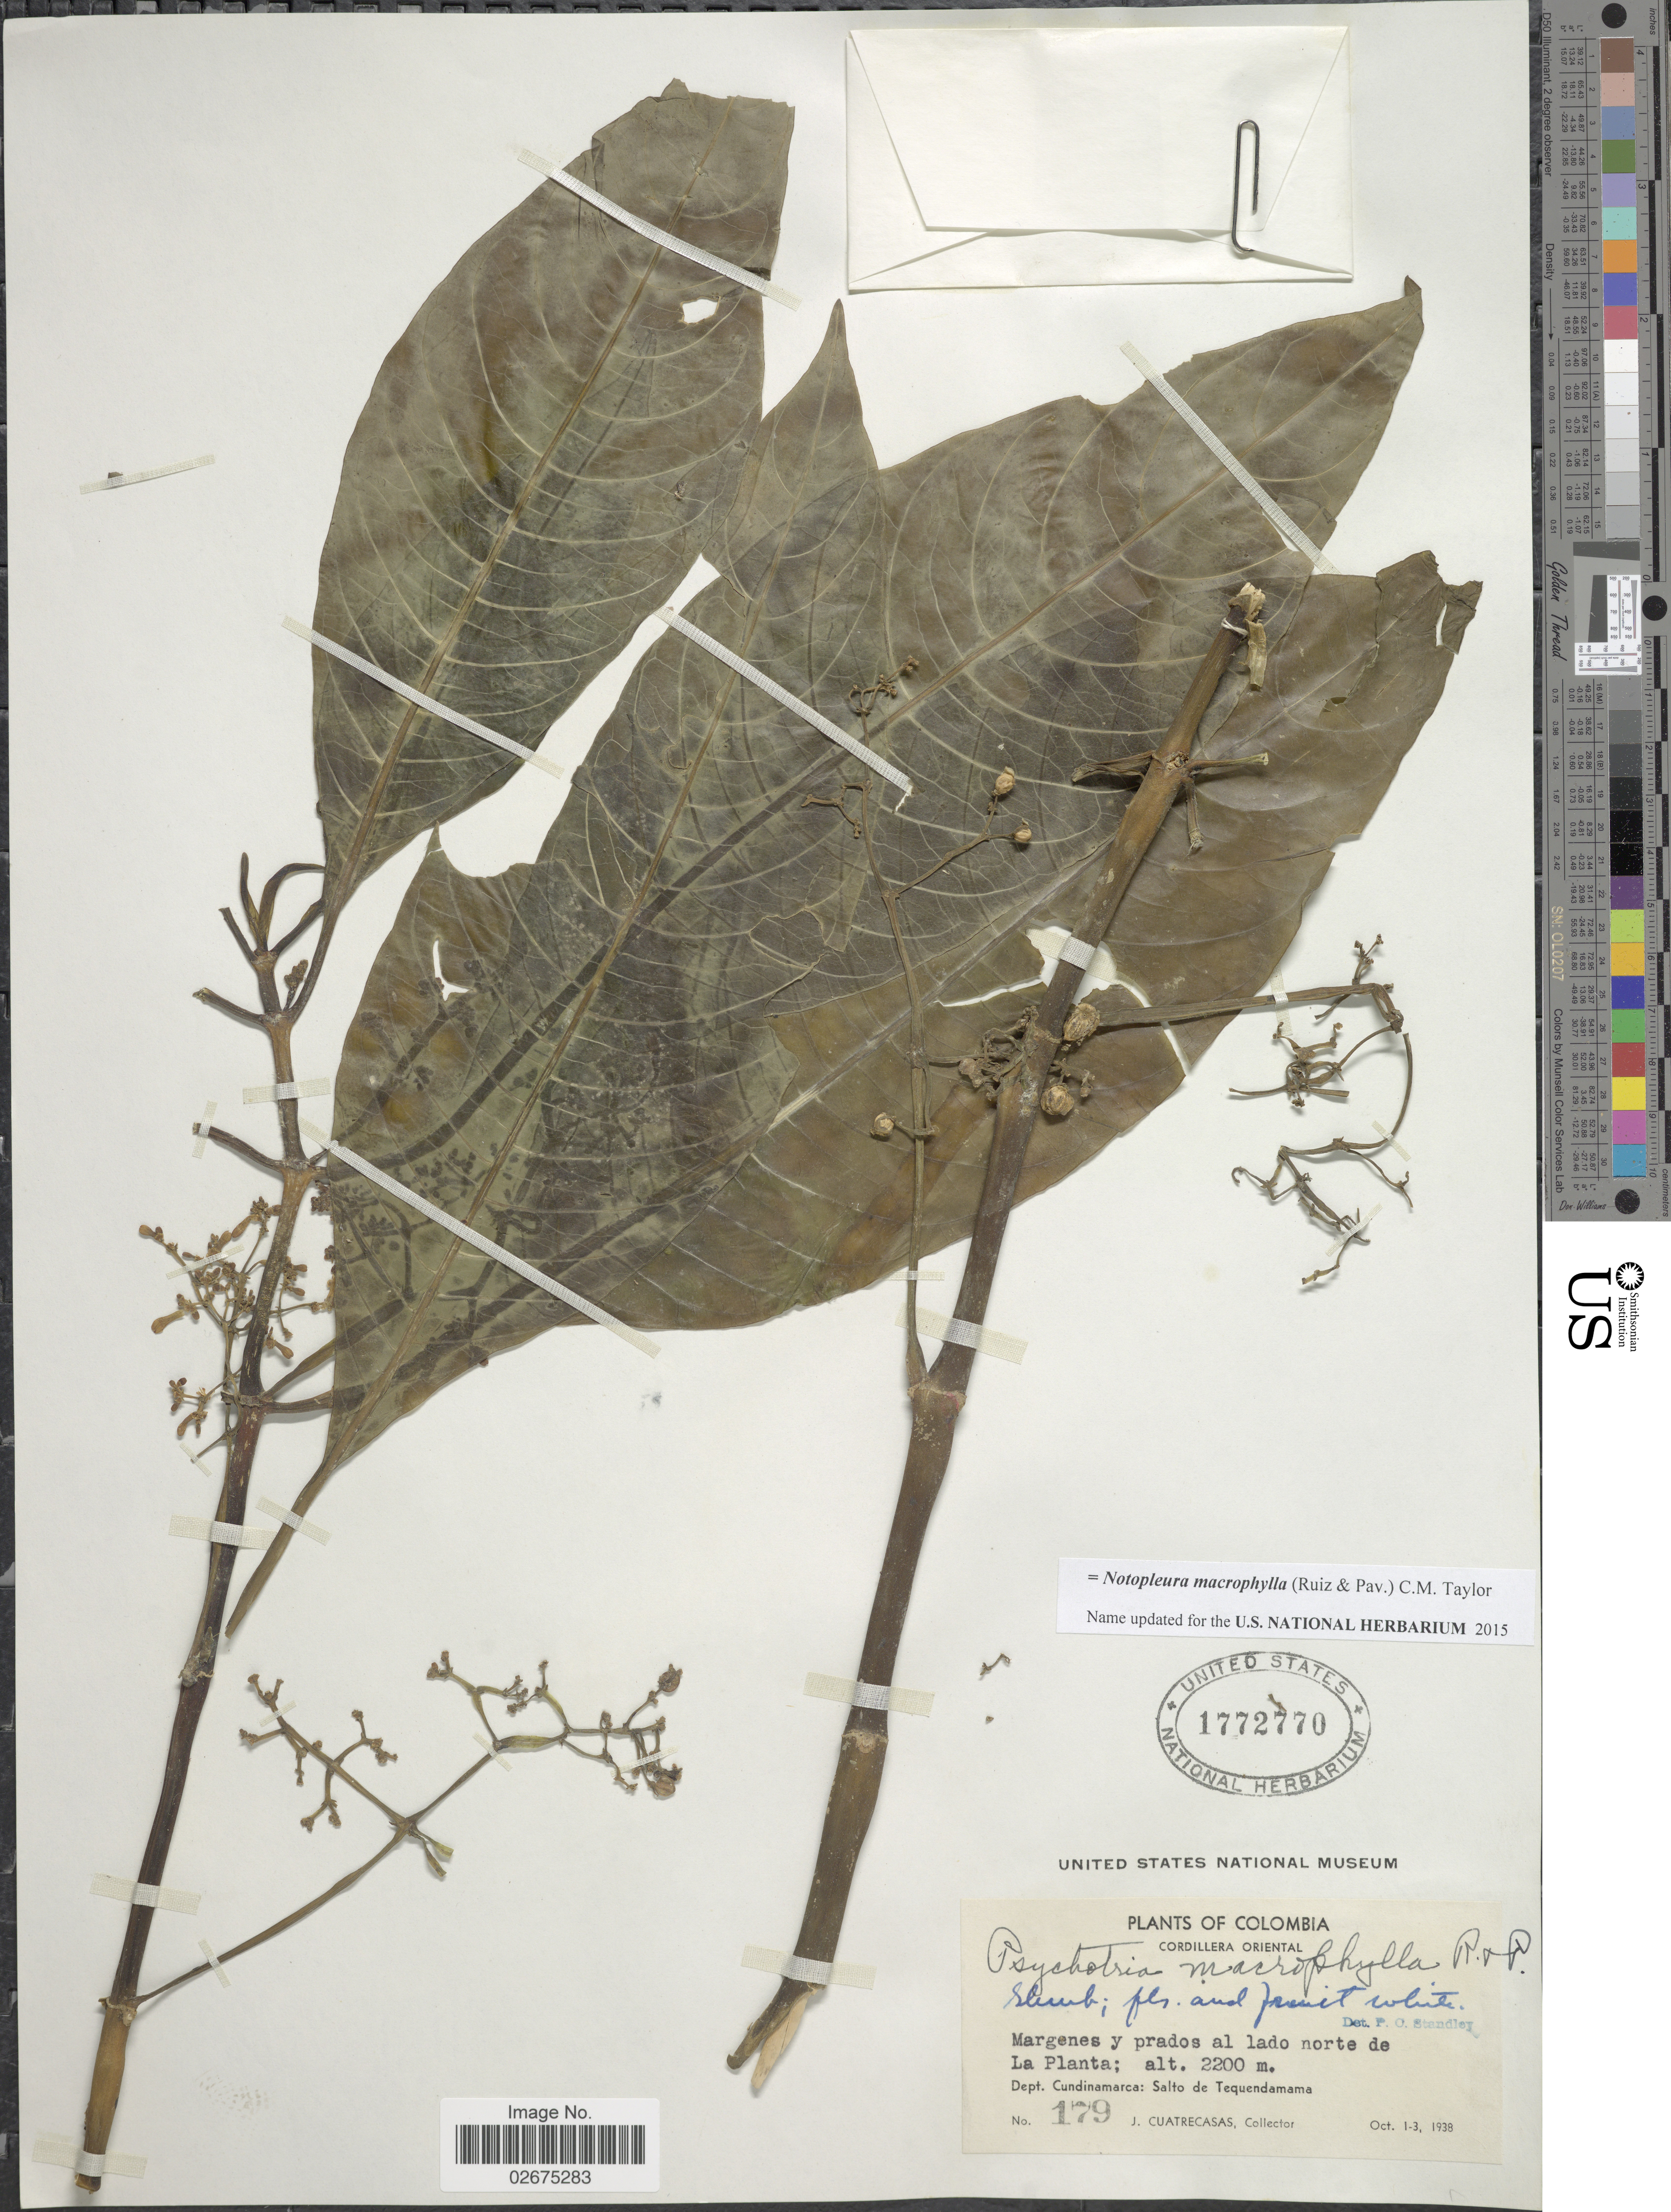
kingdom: Plantae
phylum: Tracheophyta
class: Magnoliopsida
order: Gentianales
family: Rubiaceae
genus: Notopleura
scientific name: Notopleura macrophylla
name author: (Ruiz & Pav.) C.M. Taylor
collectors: J. Cuatrecasas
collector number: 179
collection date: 1938-10-01/1938-10-03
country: Colombia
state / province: Cundinamarca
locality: Cordillera Oriental, Margenes y prado al lado norte de La Planta, Dept. Cundinamarca: Salto de Tequendamama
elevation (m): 2200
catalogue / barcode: US 1772770